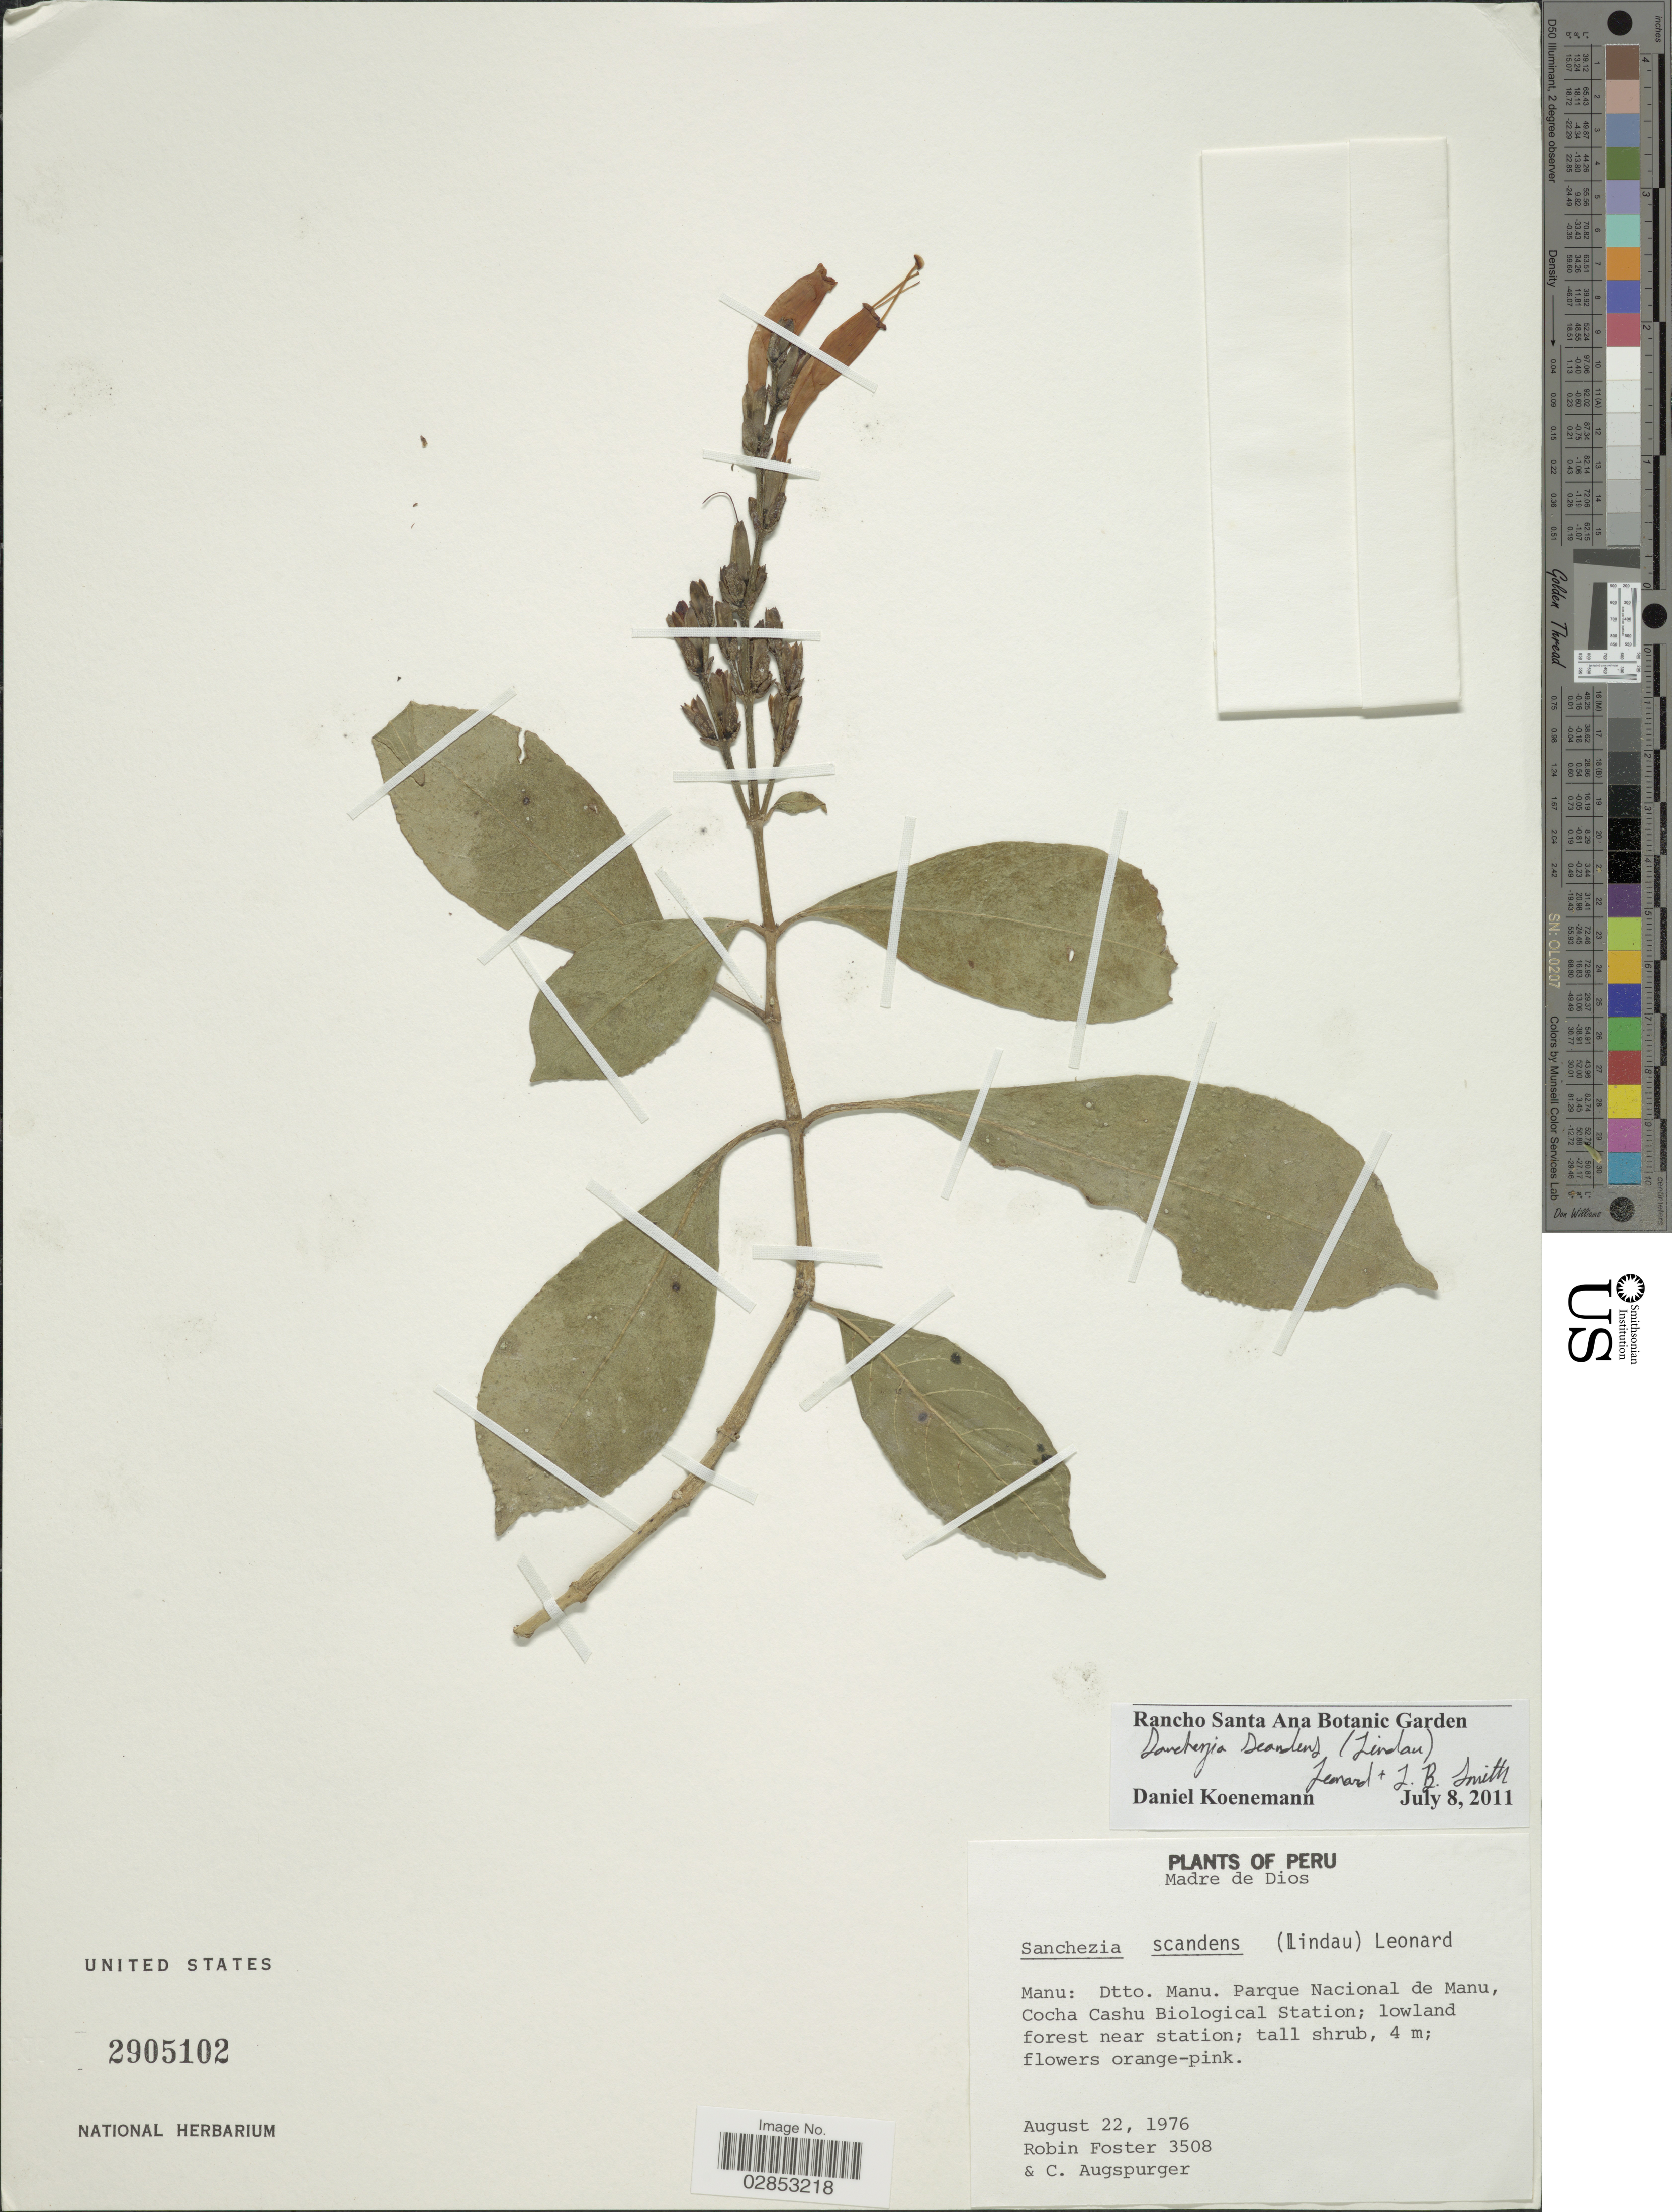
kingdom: Plantae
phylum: Tracheophyta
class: Magnoliopsida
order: Lamiales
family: Acanthaceae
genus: Steirosanchezia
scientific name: Steirosanchezia scandens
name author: Lindau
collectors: R. B. Foster & C. Augspurger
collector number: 3508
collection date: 1976-08-22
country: Peru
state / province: Madre de Dios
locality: Manu: Dtto. Manu, Parque Nacional de Manu, Cocha Cashu Biological Station.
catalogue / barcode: US 2905102